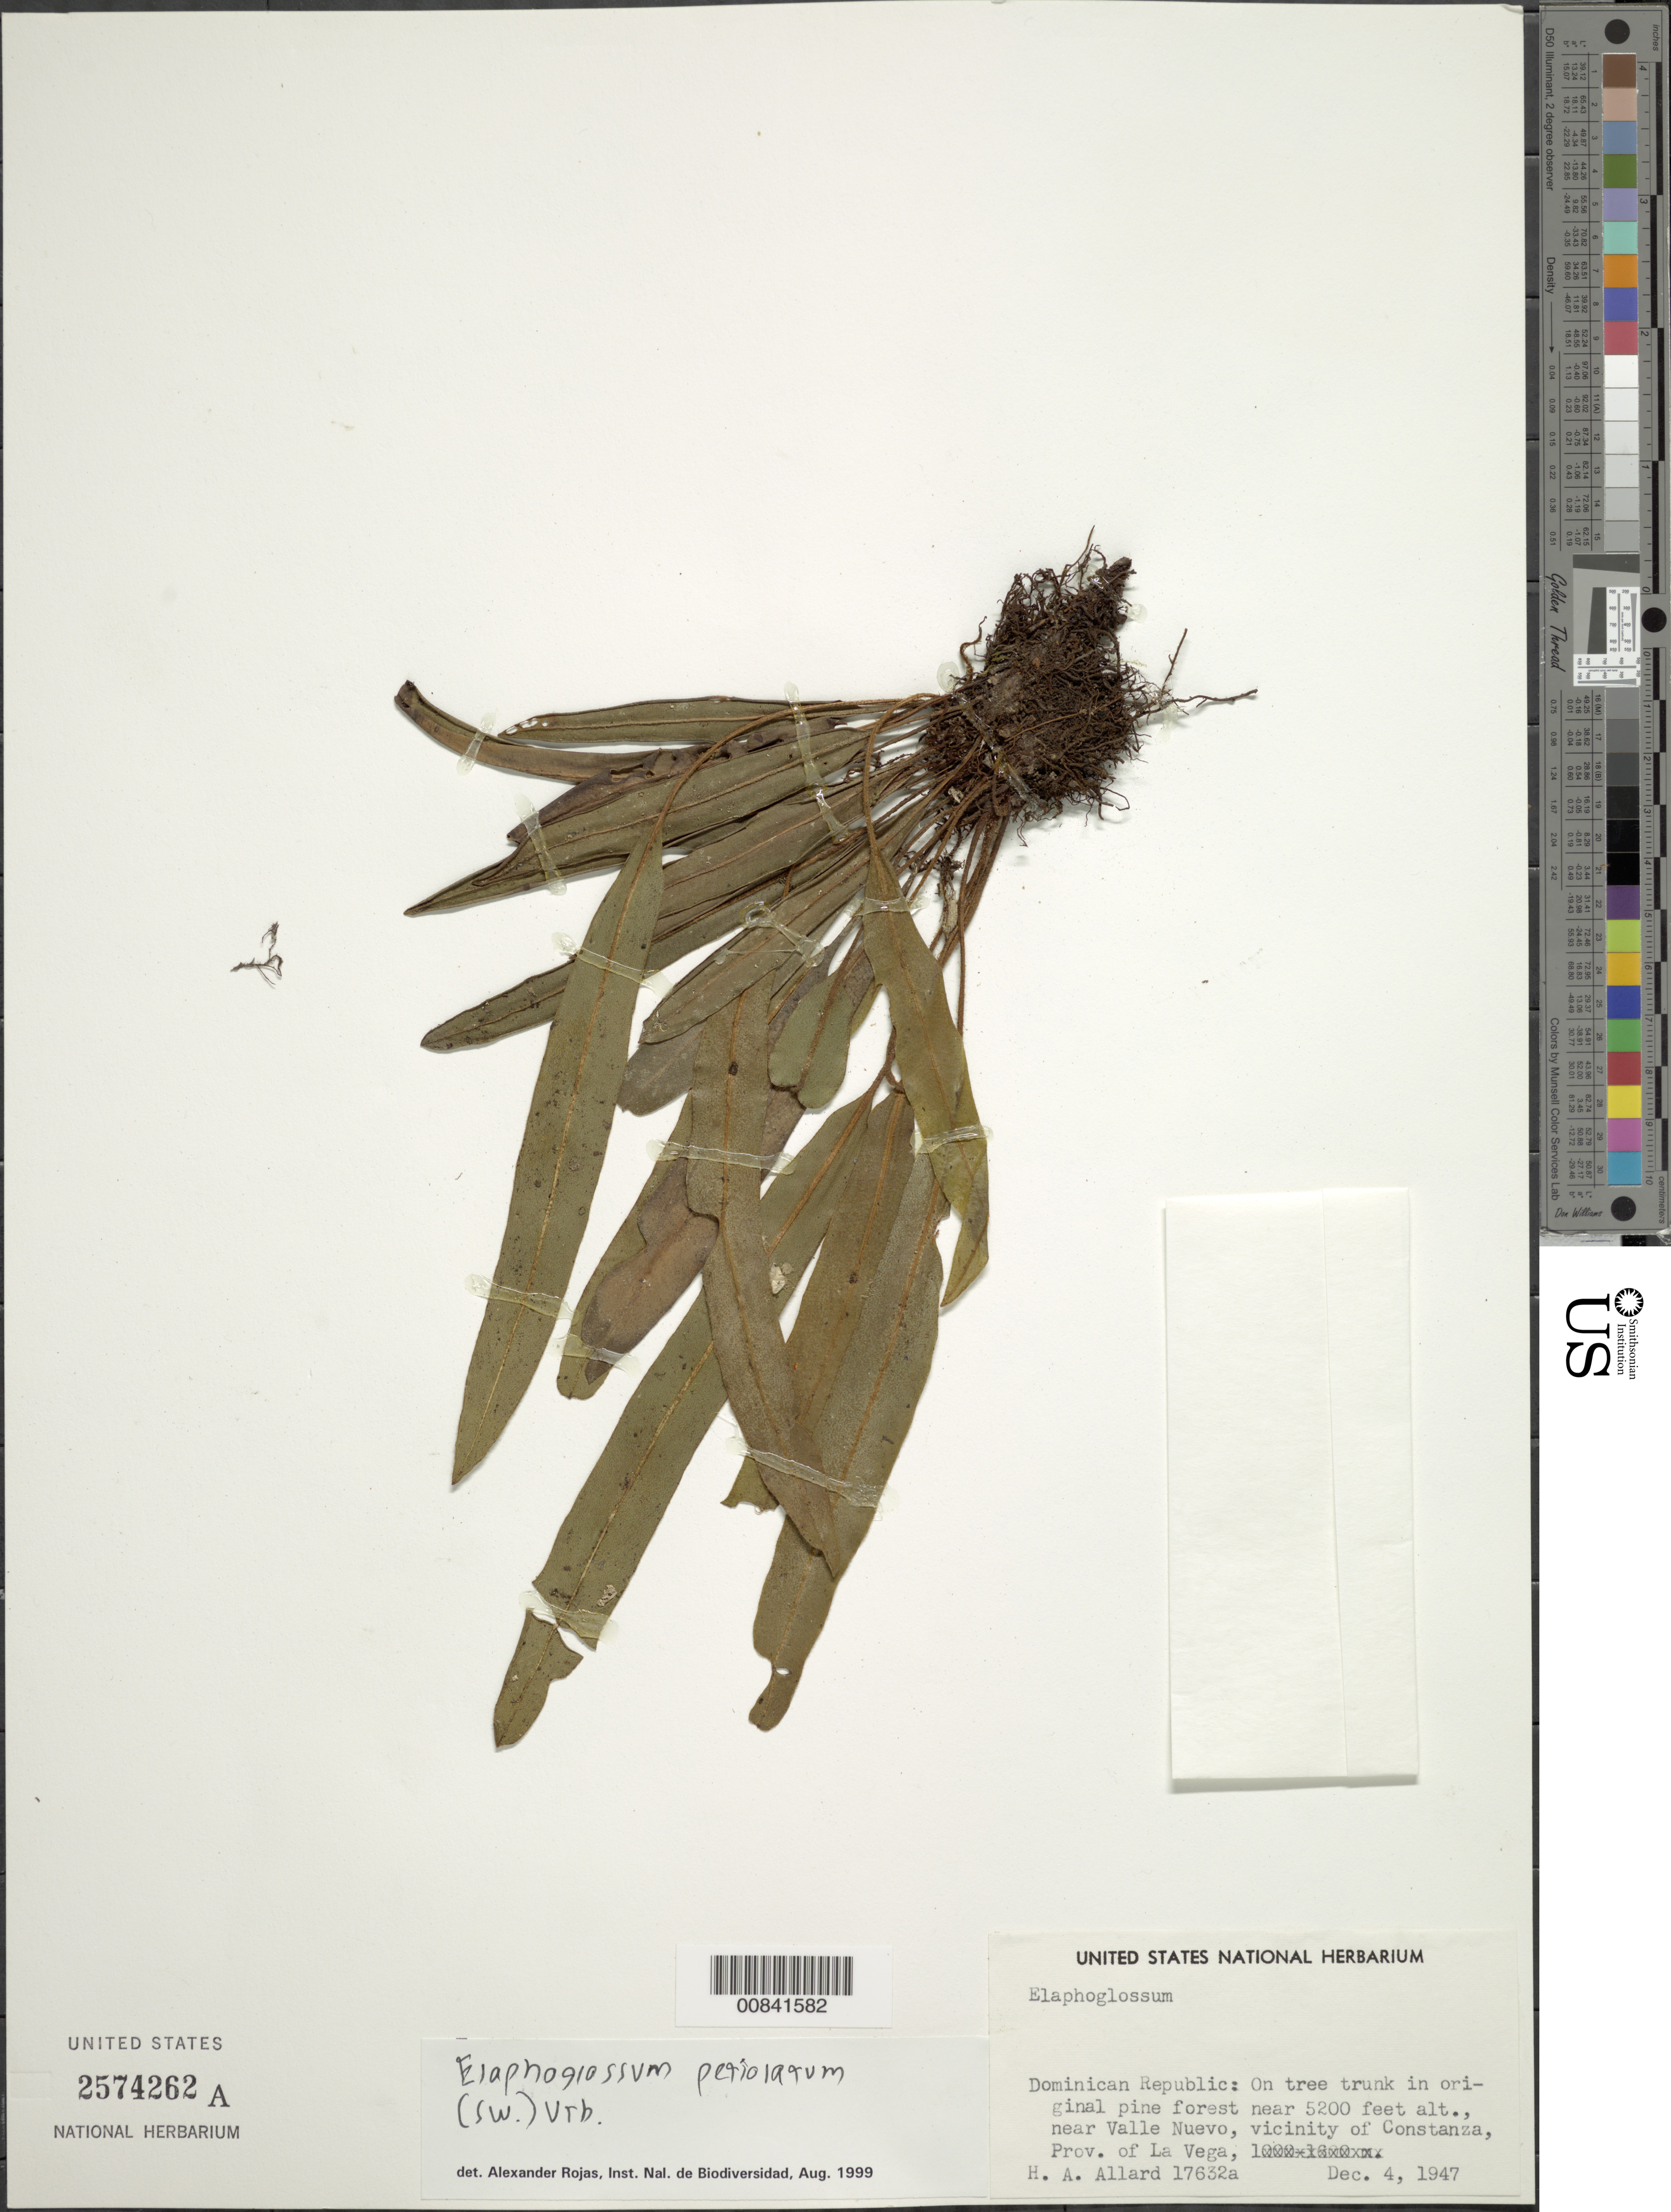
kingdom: Plantae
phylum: Tracheophyta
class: Polypodiopsida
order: Polypodiales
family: Dryopteridaceae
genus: Elaphoglossum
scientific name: Elaphoglossum peltatum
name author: (Sw.) Urb.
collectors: H. A. Allard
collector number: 17632a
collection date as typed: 04 Dec 1947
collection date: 1947-12-04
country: Dominican Republic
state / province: La Vega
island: Hispaniola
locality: Valle Nuevo, vicinity of Constanza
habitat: Original pine forest, on tree trunk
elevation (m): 1585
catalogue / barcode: US 2574262A